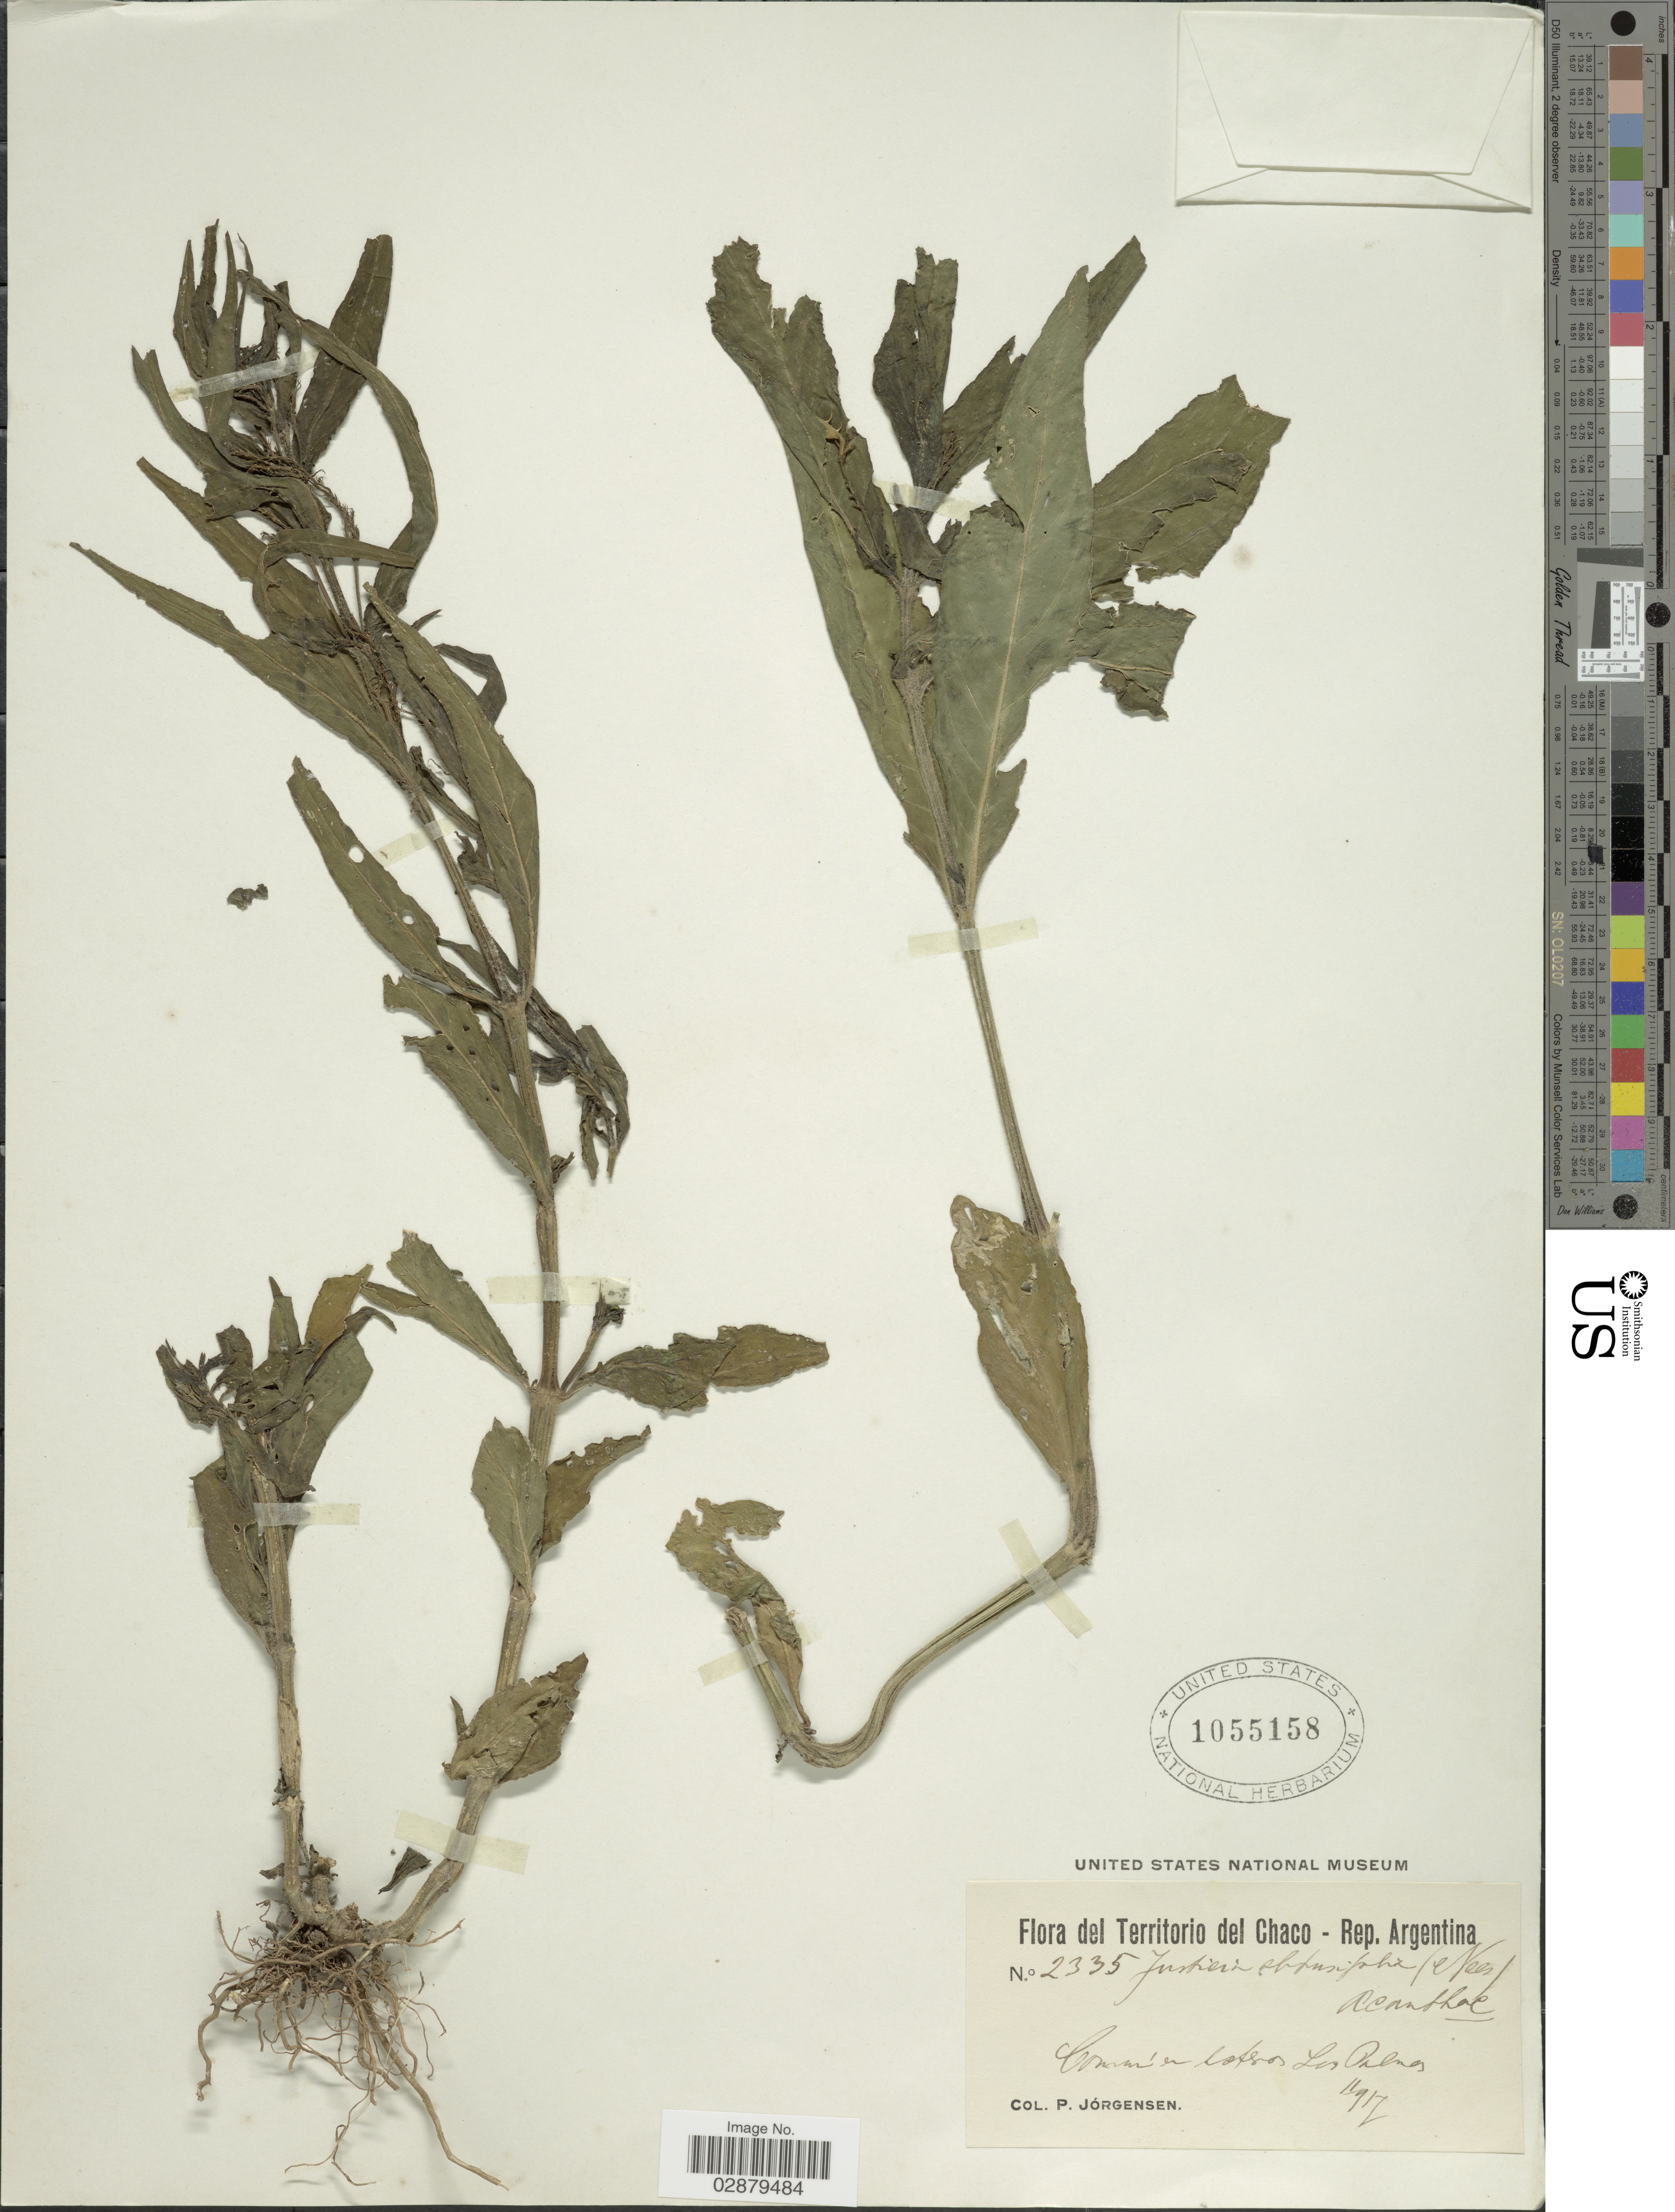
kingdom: Plantae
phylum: Tracheophyta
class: Magnoliopsida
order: Lamiales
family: Acanthaceae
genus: Justicia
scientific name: Justicia laevilinguis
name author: (Nees) Lindau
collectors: P. Jörgensen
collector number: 2335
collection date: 1917-11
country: Argentina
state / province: Chaco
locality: Territorio del Chaco. Cmoan en lostos Las Palmas.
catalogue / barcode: US 1055158